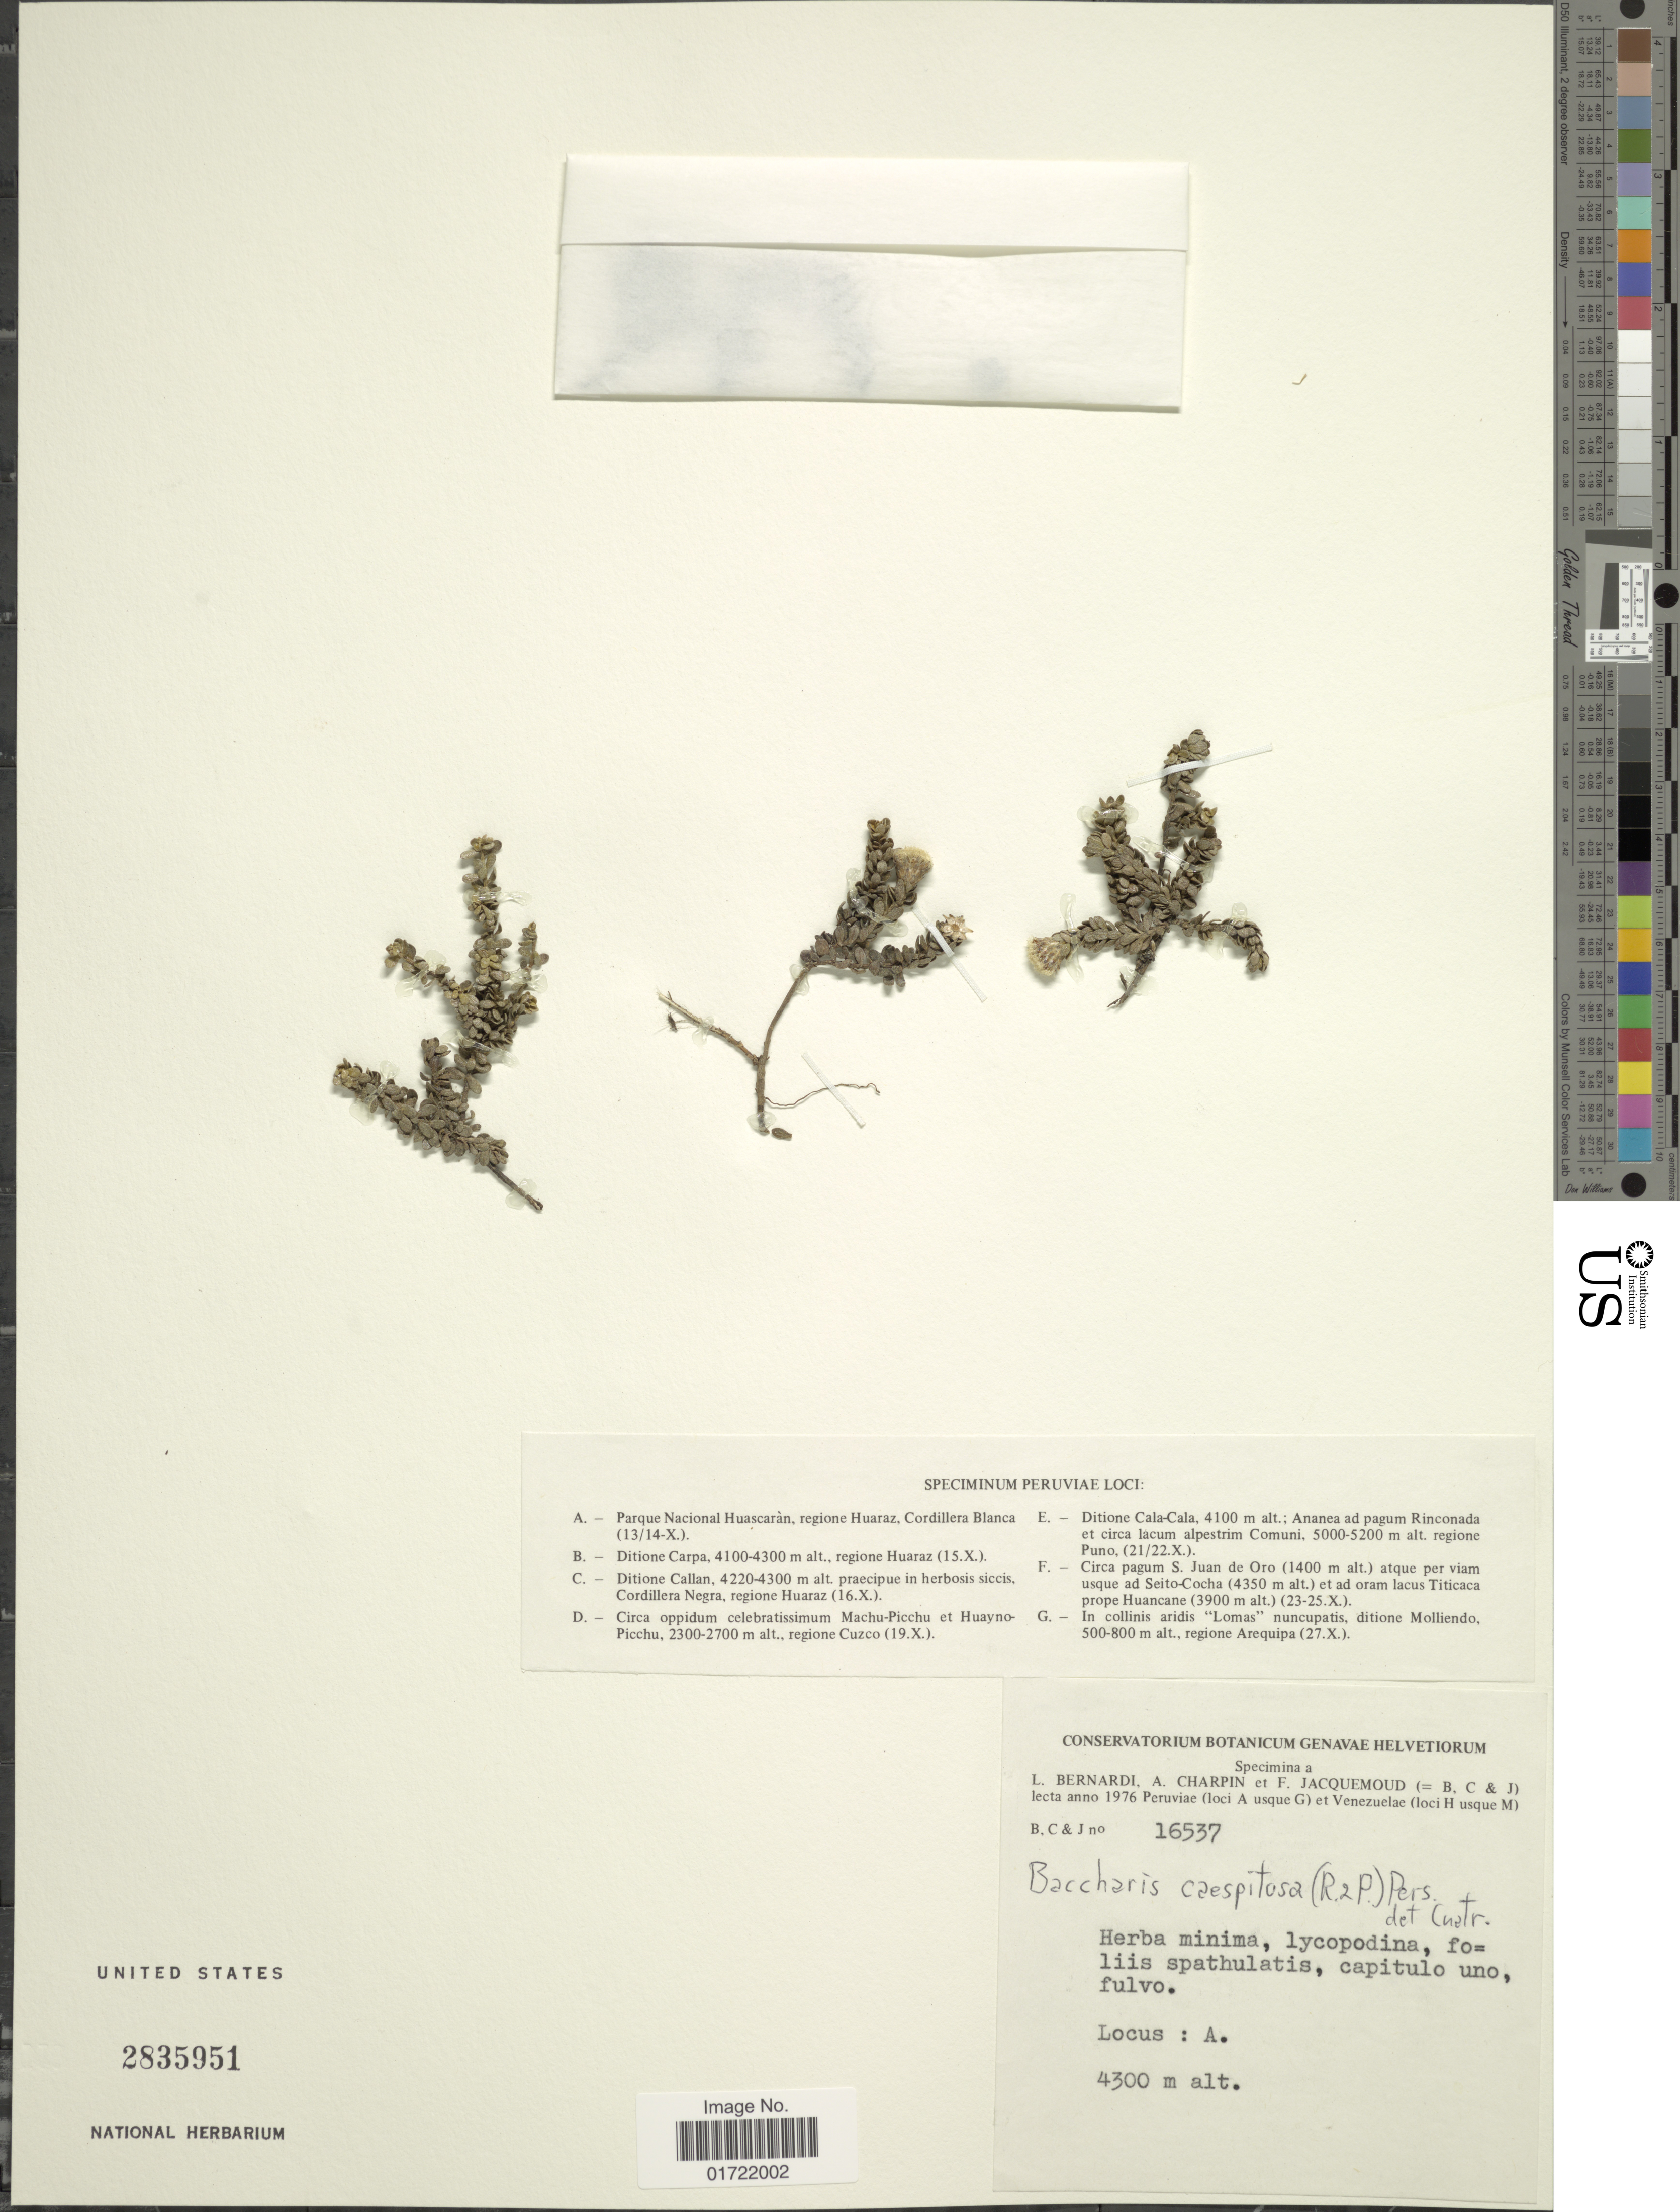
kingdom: Plantae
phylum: Tracheophyta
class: Magnoliopsida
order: Asterales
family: Asteraceae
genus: Baccharis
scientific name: Baccharis caespitosa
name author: (Ruiz & Pav.) Pers.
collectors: L. Bernardi, A. Charpin & F. Jacquemoud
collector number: B, C & J 16537*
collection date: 1976-10-13/1976-10-14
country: Peru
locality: Parque Nacional Huascaran, regione Huaraz, Cordillera Blanca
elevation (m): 4300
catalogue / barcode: US 2835951